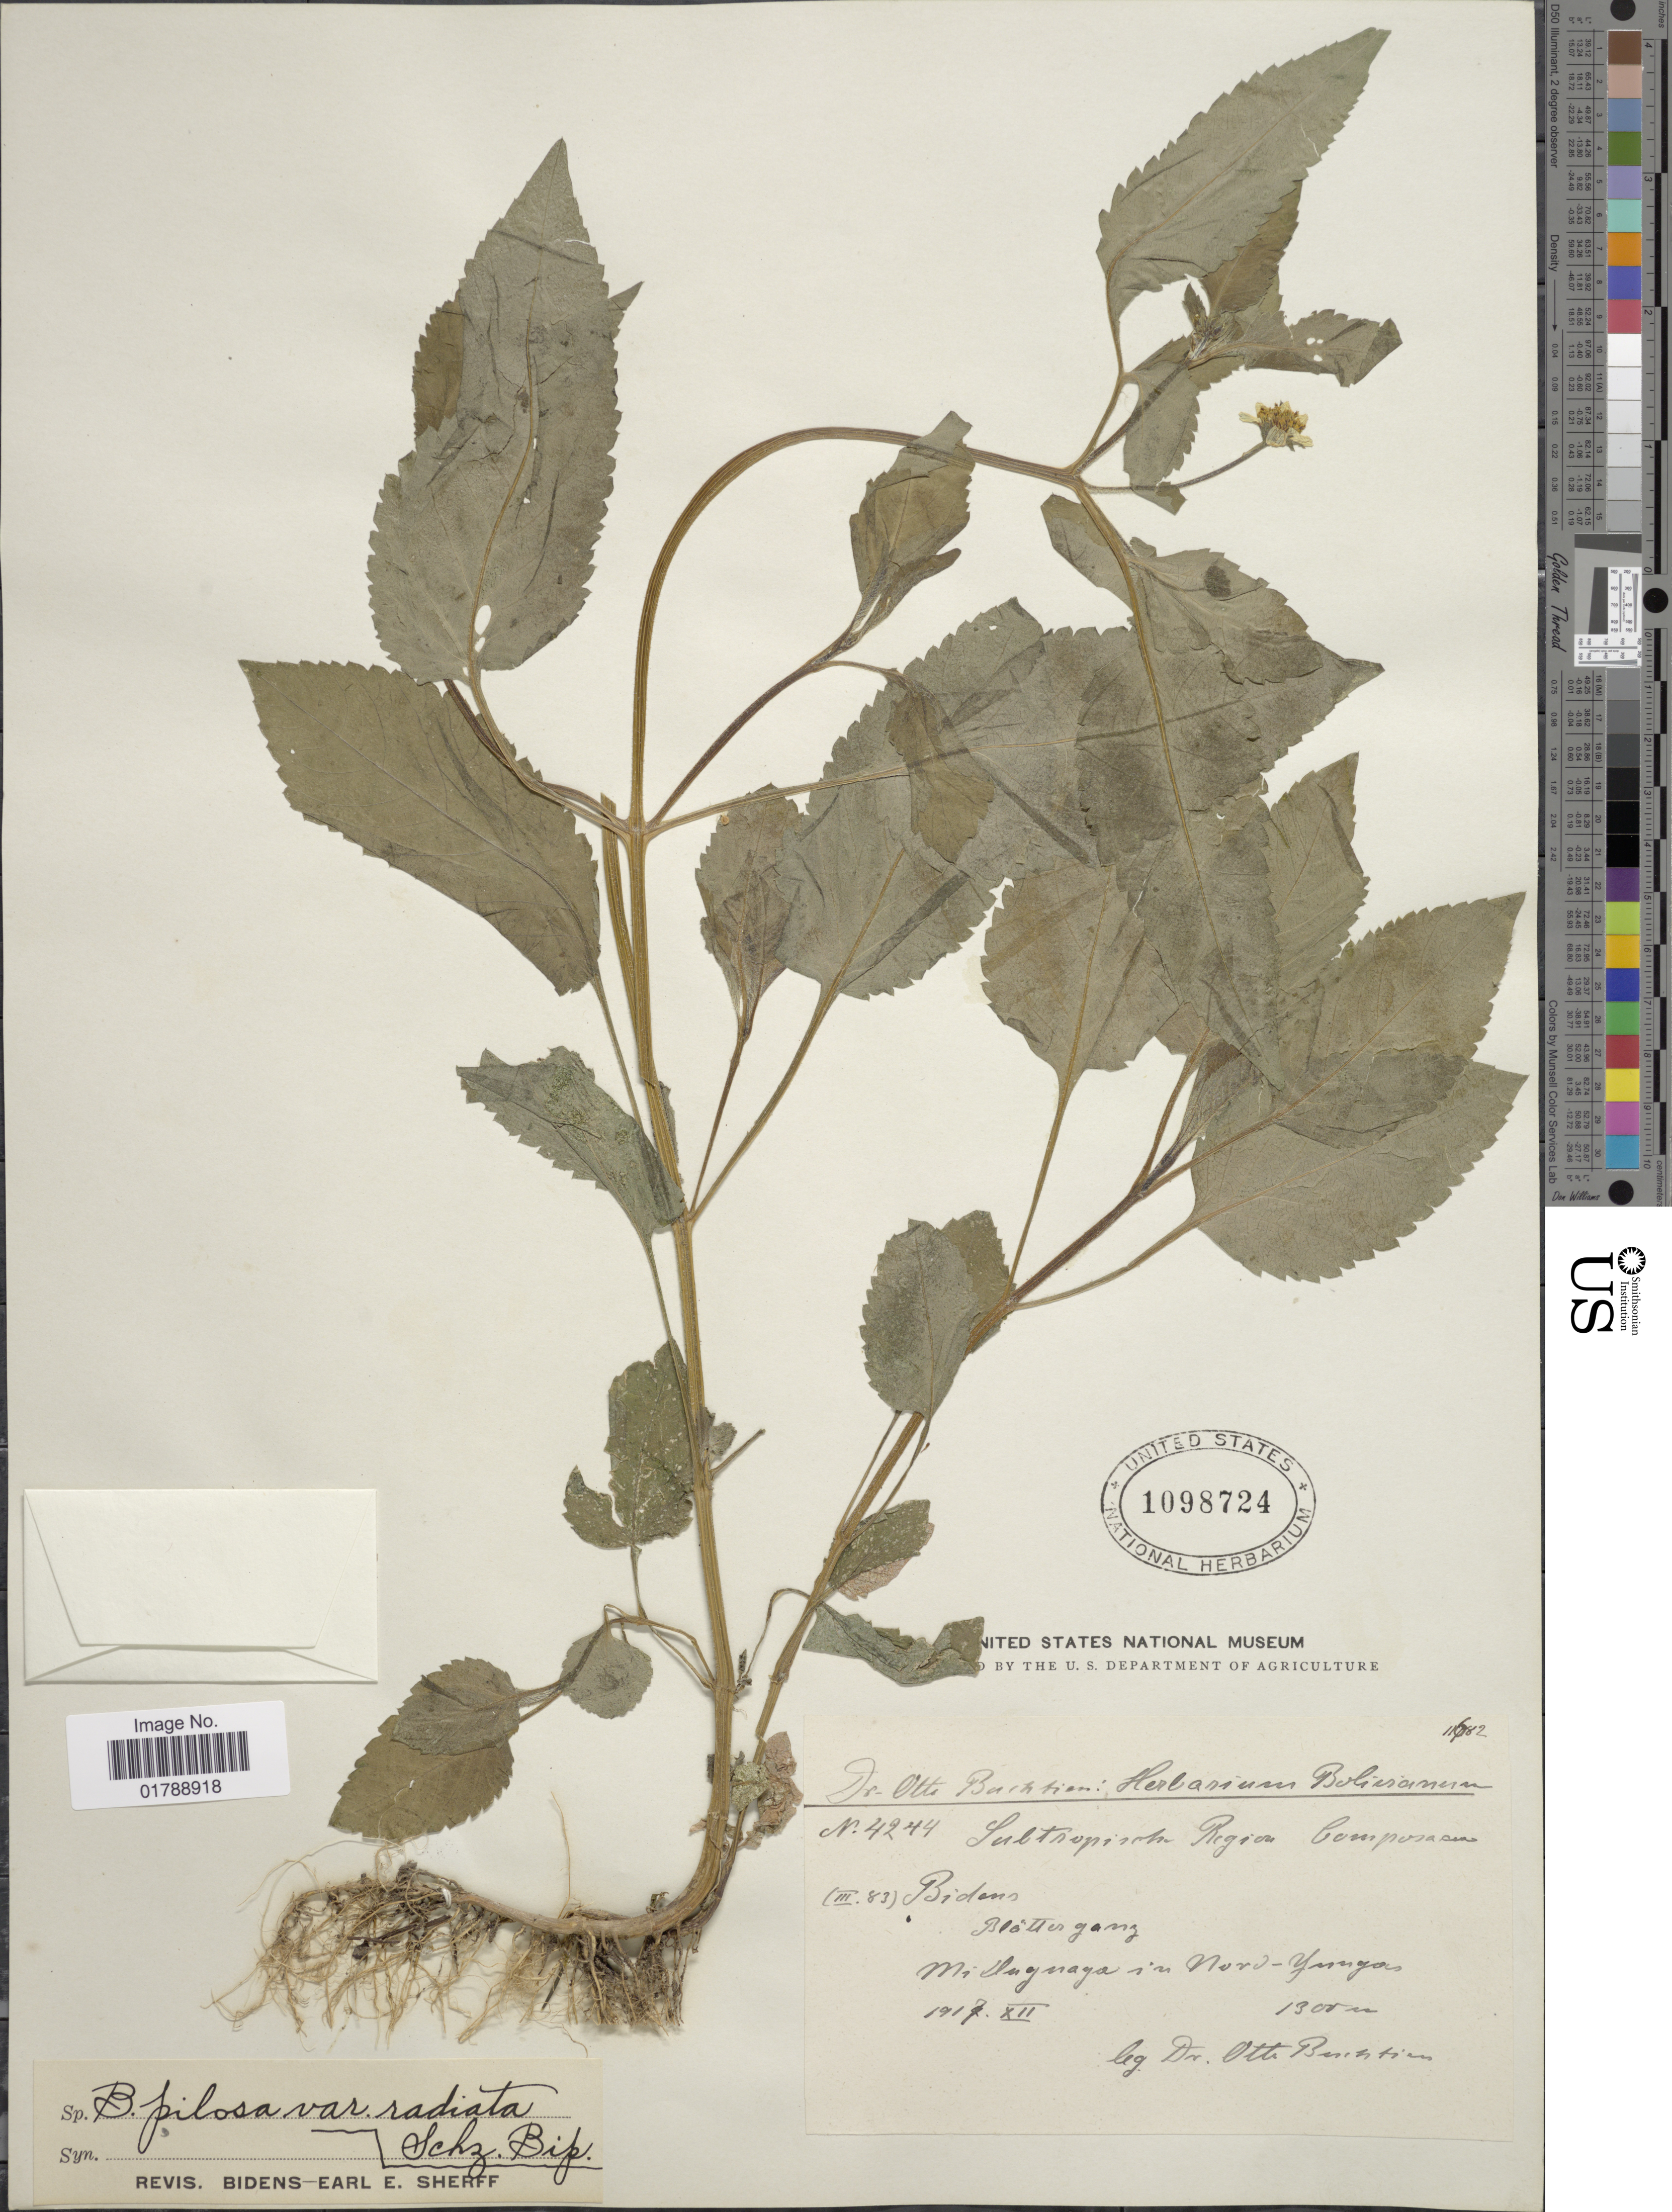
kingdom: Plantae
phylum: Tracheophyta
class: Magnoliopsida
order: Asterales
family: Asteraceae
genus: Bidens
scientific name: Bidens pilosa var. radiata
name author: (Sch. Bip.) J.A. Schmidt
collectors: O. Buchtien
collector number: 4244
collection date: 1917-12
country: Bolivia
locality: Subtropische Region. Milluyuaga in Nord-Yungas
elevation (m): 1300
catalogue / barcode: US 1098724